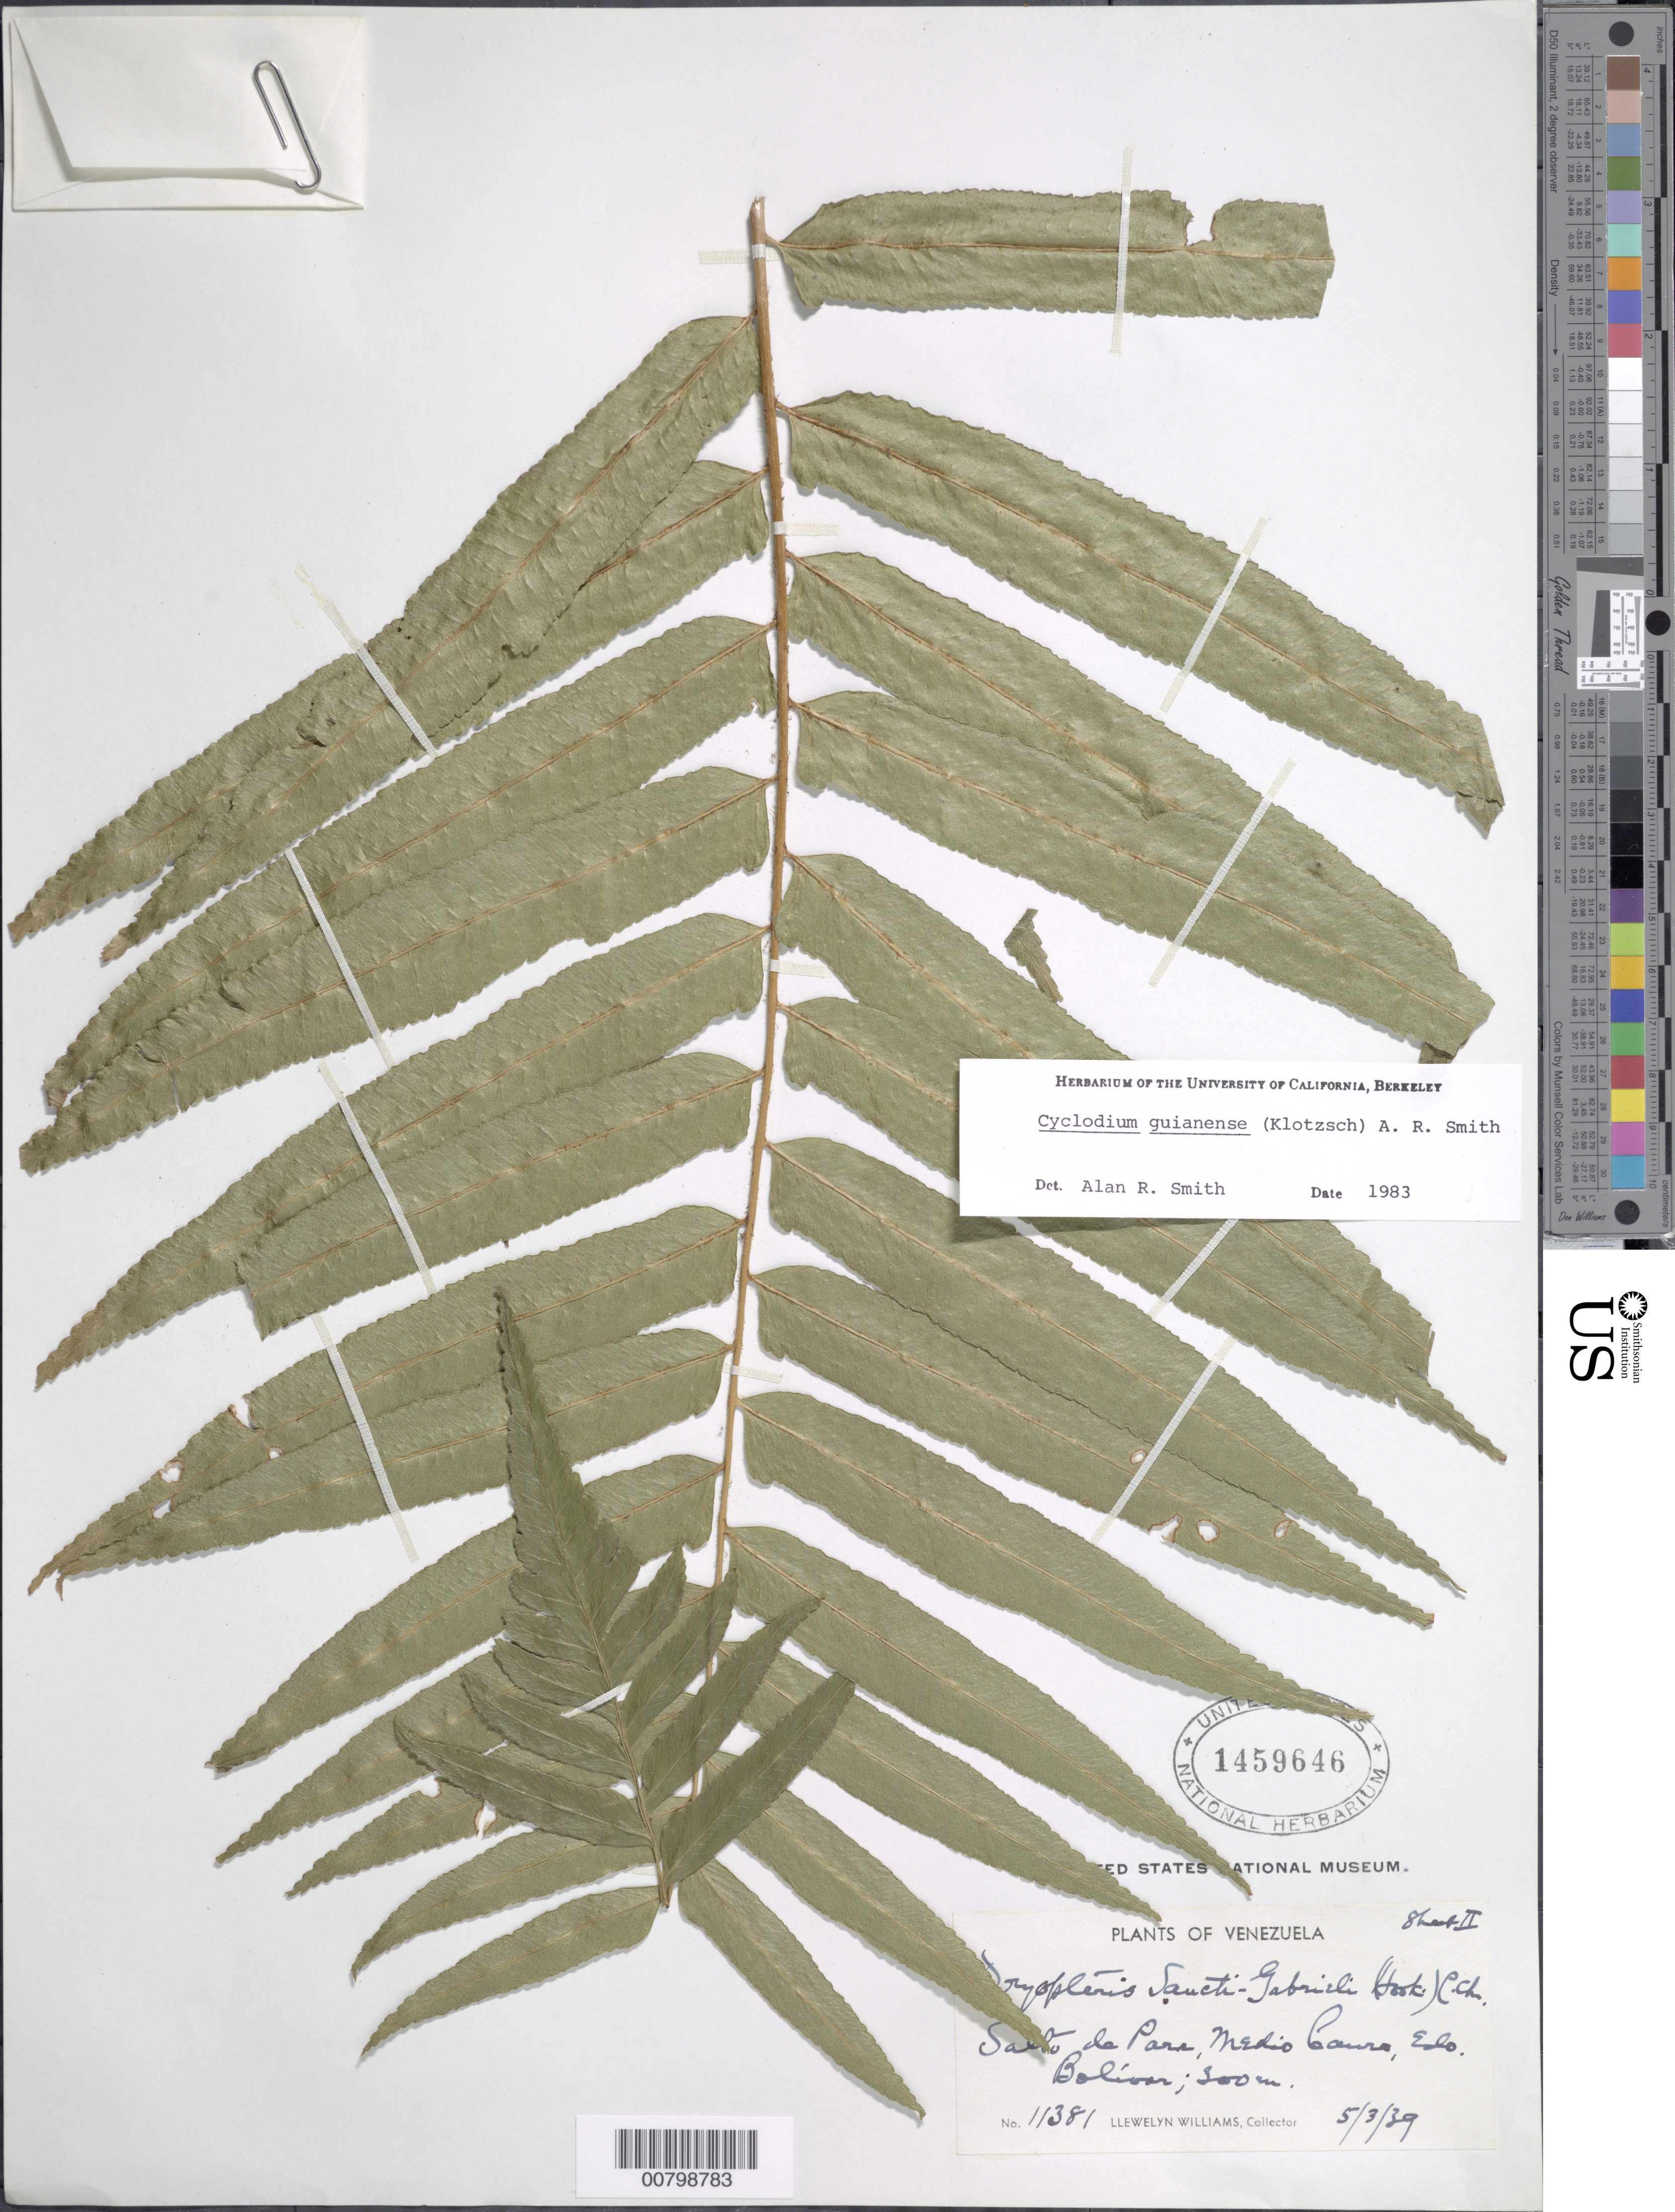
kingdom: Plantae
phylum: Tracheophyta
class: Polypodiopsida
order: Polypodiales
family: Dryopteridaceae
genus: Cyclodium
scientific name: Cyclodium guianense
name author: (Klotzsch) van der Werff ex L.D. Gómez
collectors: Ll. Williams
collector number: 11381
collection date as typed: Transcribed d/m/y: 5/3/39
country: Venezuela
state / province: Bolivar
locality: Salto de Para, Medio Caura, Edo. Bolivar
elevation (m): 300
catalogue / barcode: US 1459646